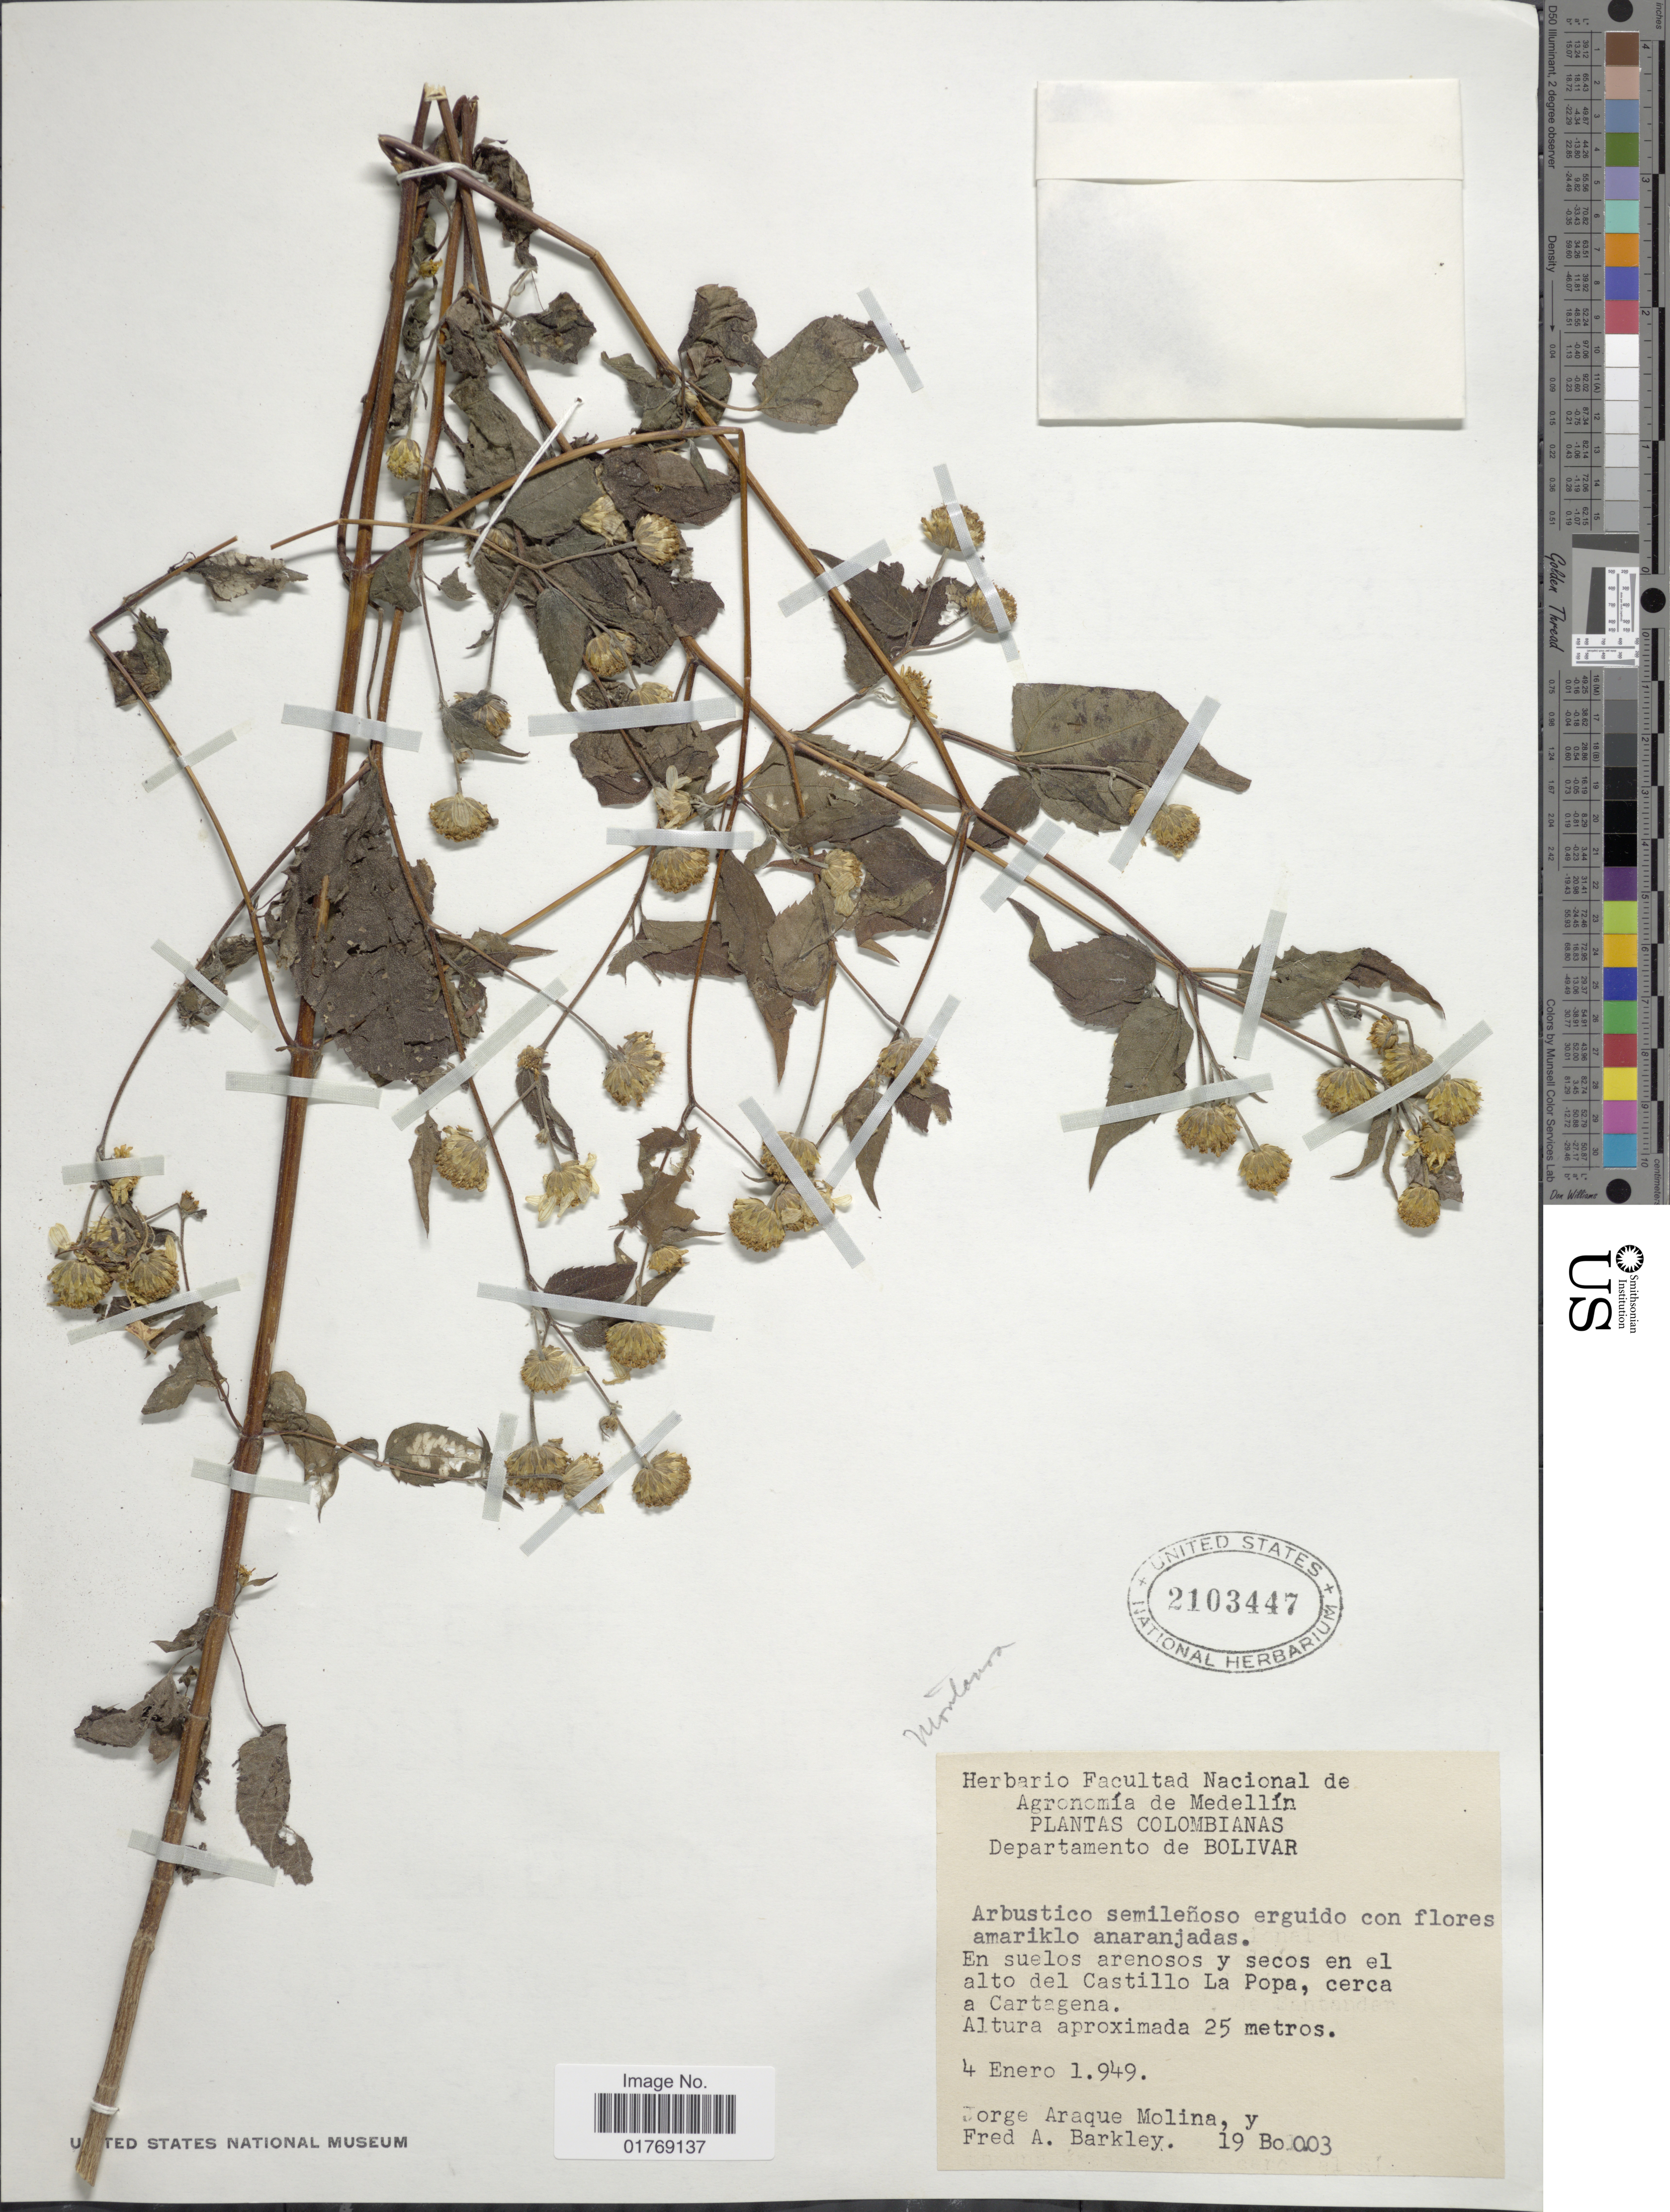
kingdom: Plantae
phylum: Tracheophyta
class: Magnoliopsida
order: Asterales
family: Asteraceae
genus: Viguiera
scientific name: Viguiera serrata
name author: (Rusby) H. Rob.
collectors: J. A. Molina & F. A. Barkley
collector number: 19Bo003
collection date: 1949-01-04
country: Colombia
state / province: Bolívar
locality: Departamento de Bolivar. En suelos arenosos y secos en el alto del Castillo La Popa, cerca a Cartagena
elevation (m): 25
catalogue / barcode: US 2103447